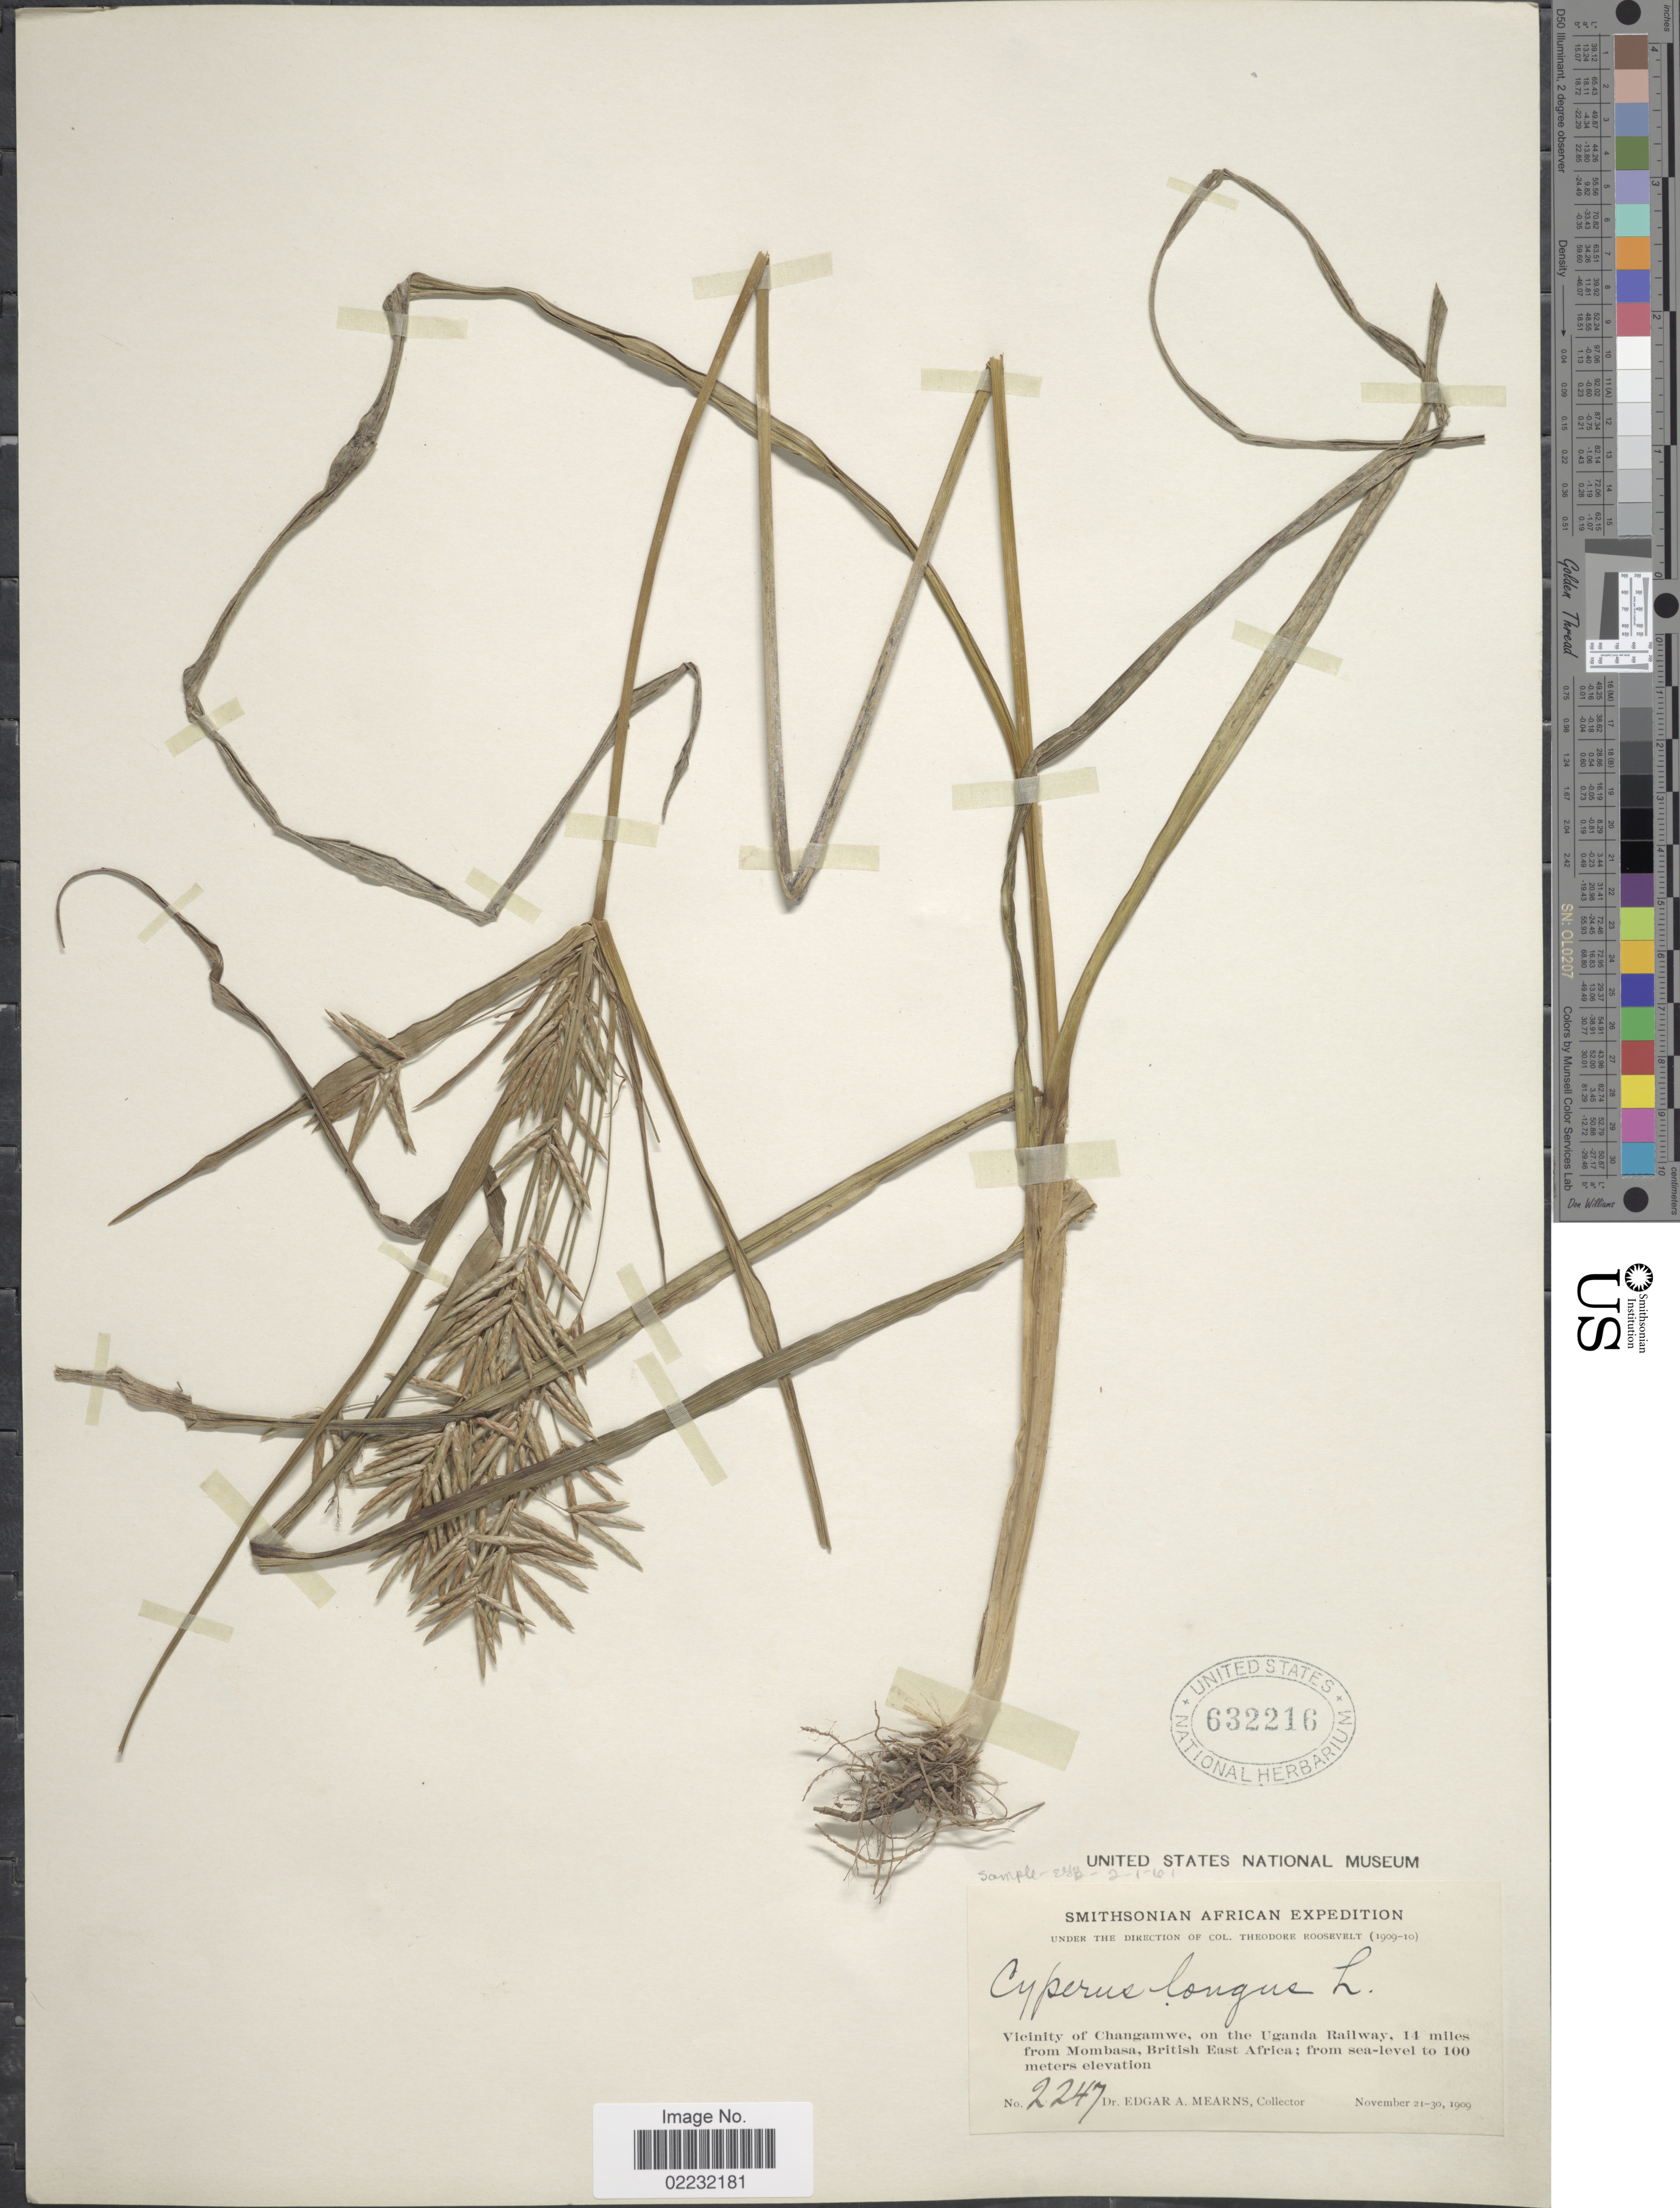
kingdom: Plantae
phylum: Tracheophyta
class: Liliopsida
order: Poales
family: Cyperaceae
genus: Cyperus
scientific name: Cyperus longus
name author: L.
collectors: E. A. Mearns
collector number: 2247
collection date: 1909-11-21/1909-11-30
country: Uganda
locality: Vicinity of Changamwe, on the Uganda Railway, 14 miles from Mamasa, British East Africa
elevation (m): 100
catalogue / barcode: US 632216